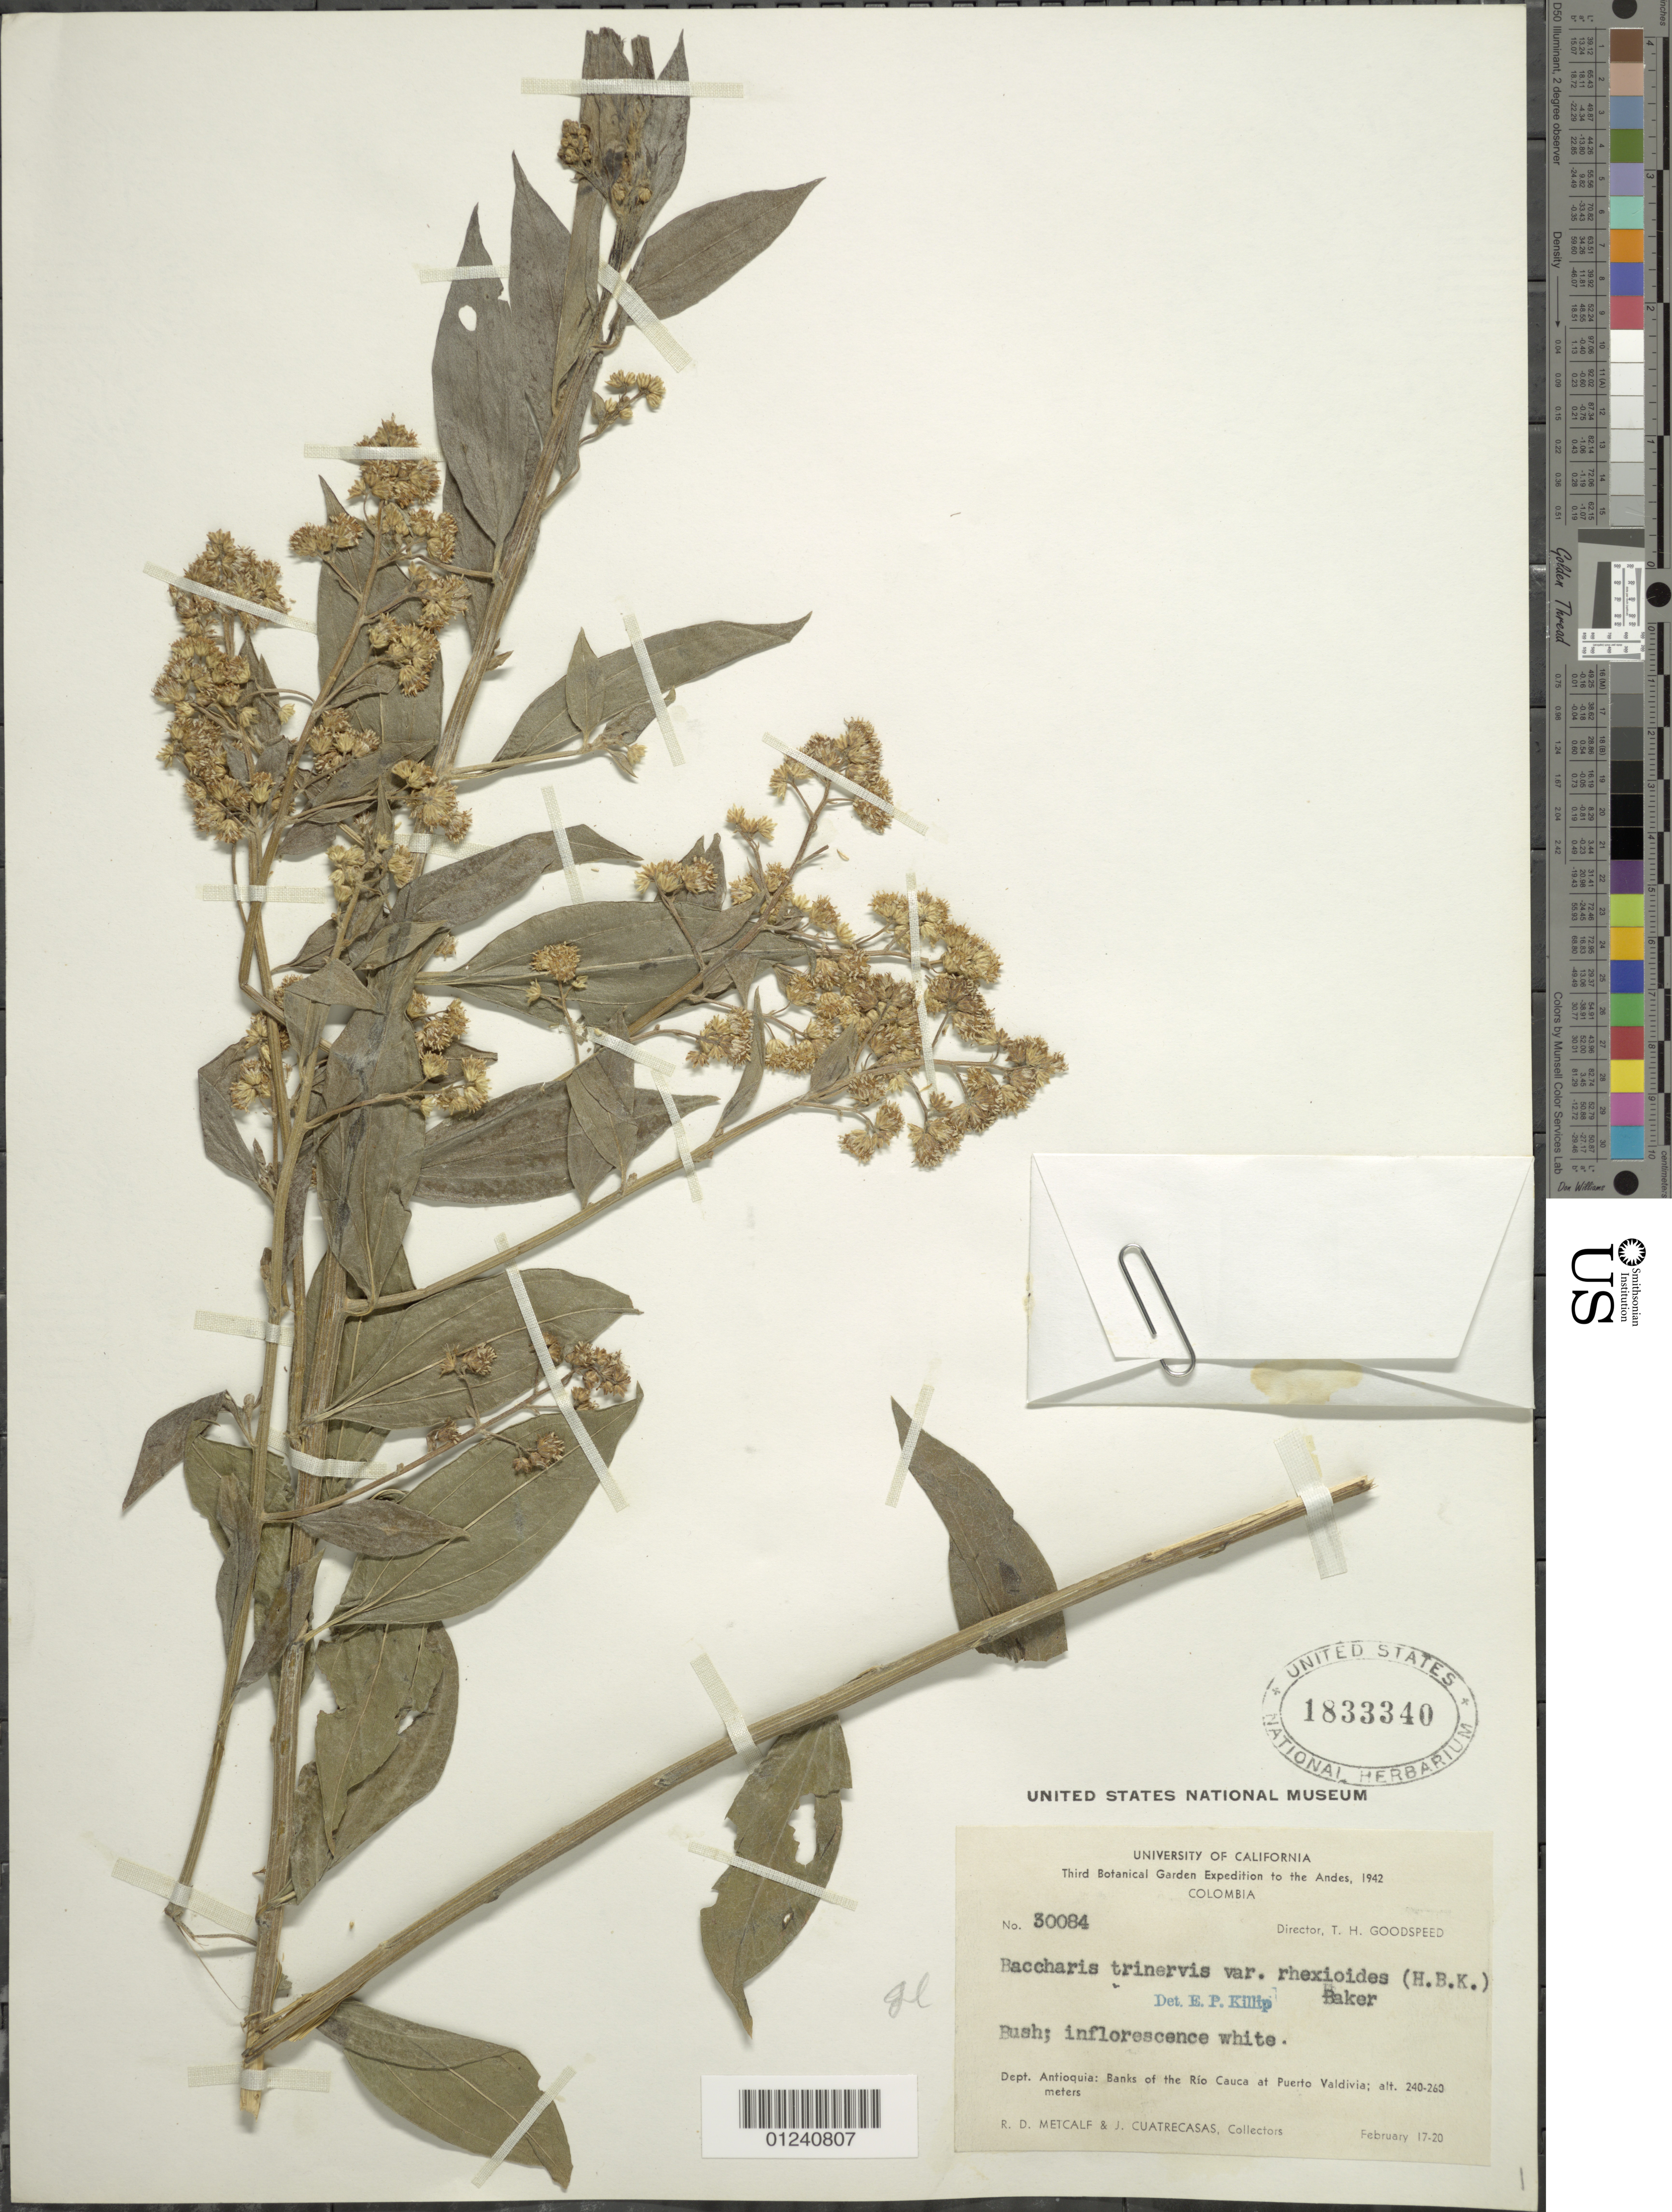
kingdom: Plantae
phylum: Tracheophyta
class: Magnoliopsida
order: Asterales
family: Asteraceae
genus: Baccharis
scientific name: Baccharis trinervis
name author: (Lam.) Pers.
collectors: J. Cuatrecasas & R. D. Metcalf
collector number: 30084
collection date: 1942-02-18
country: Colombia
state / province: Antioquiá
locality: Banks of the Río Cauca at Puerto Valdivia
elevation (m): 240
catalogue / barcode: US 1833340